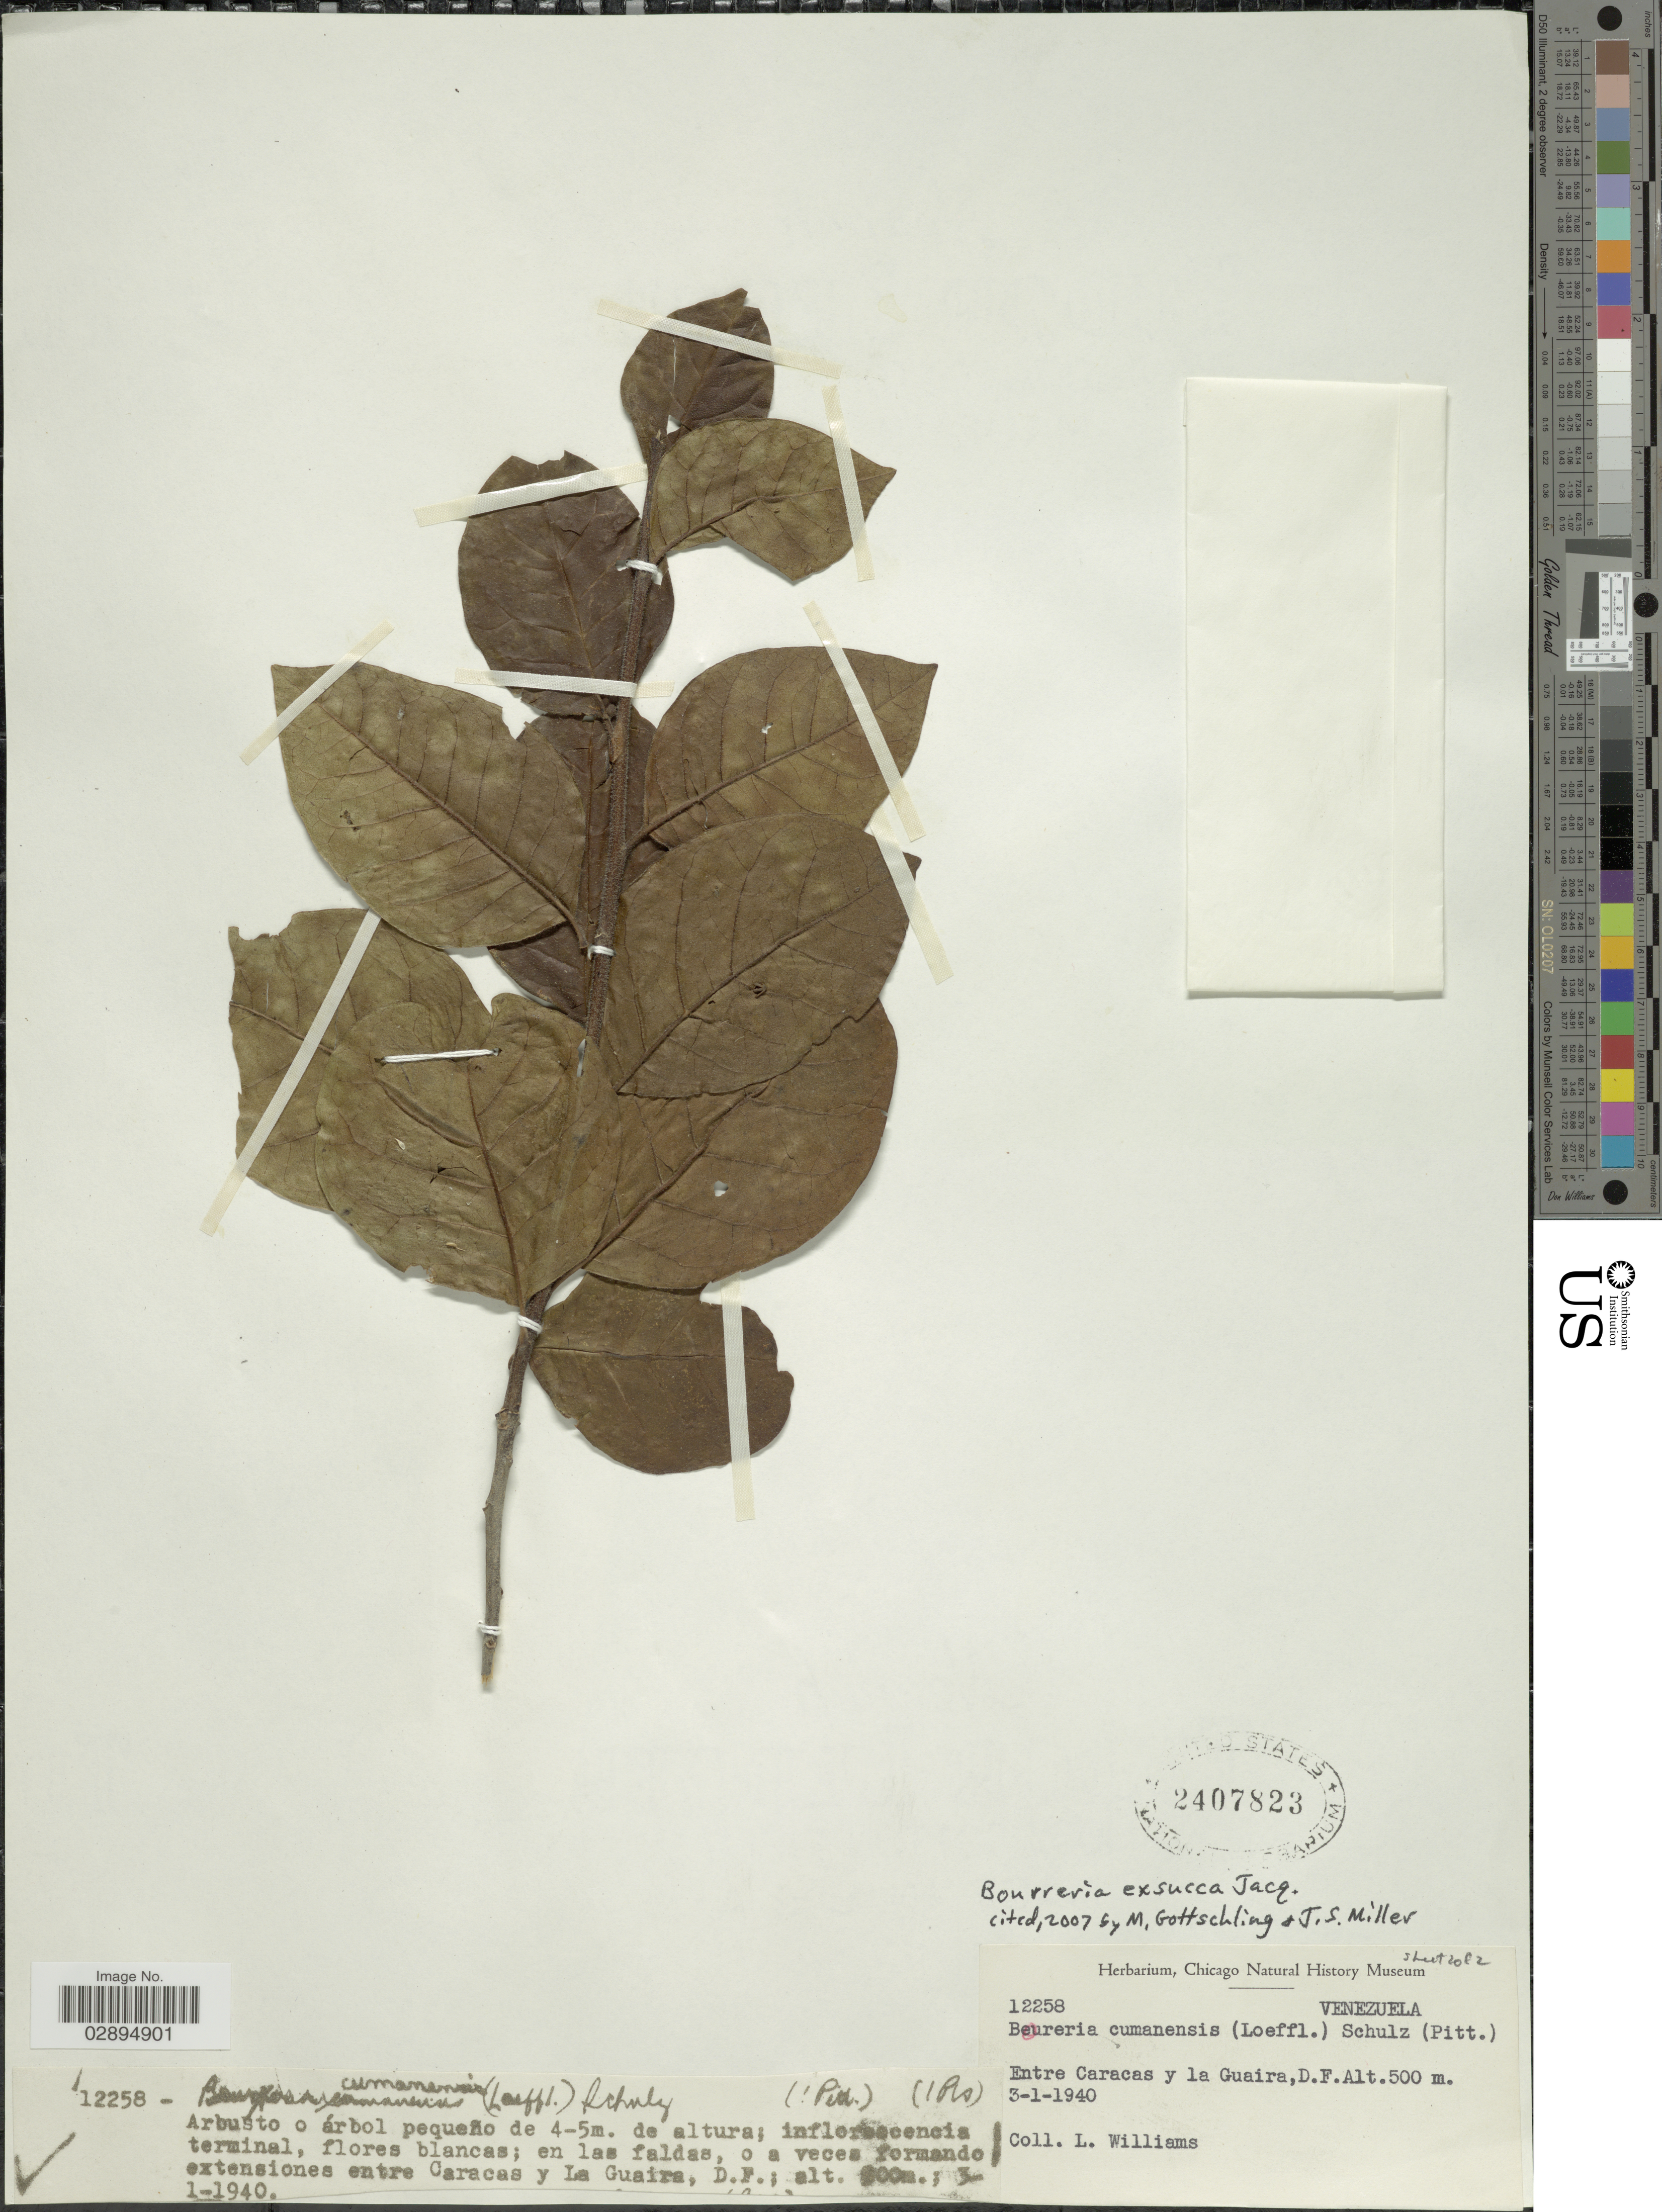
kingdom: Plantae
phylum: Tracheophyta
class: Magnoliopsida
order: Boraginales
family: Ehretiaceae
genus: Bourreria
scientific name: Bourreria exsucca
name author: (L.) Jacq.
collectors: L. Williams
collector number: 12258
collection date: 1940-01-03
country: Venezuela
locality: Entre Caracas y La Guaira, D.F.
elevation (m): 500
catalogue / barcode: US 2407823